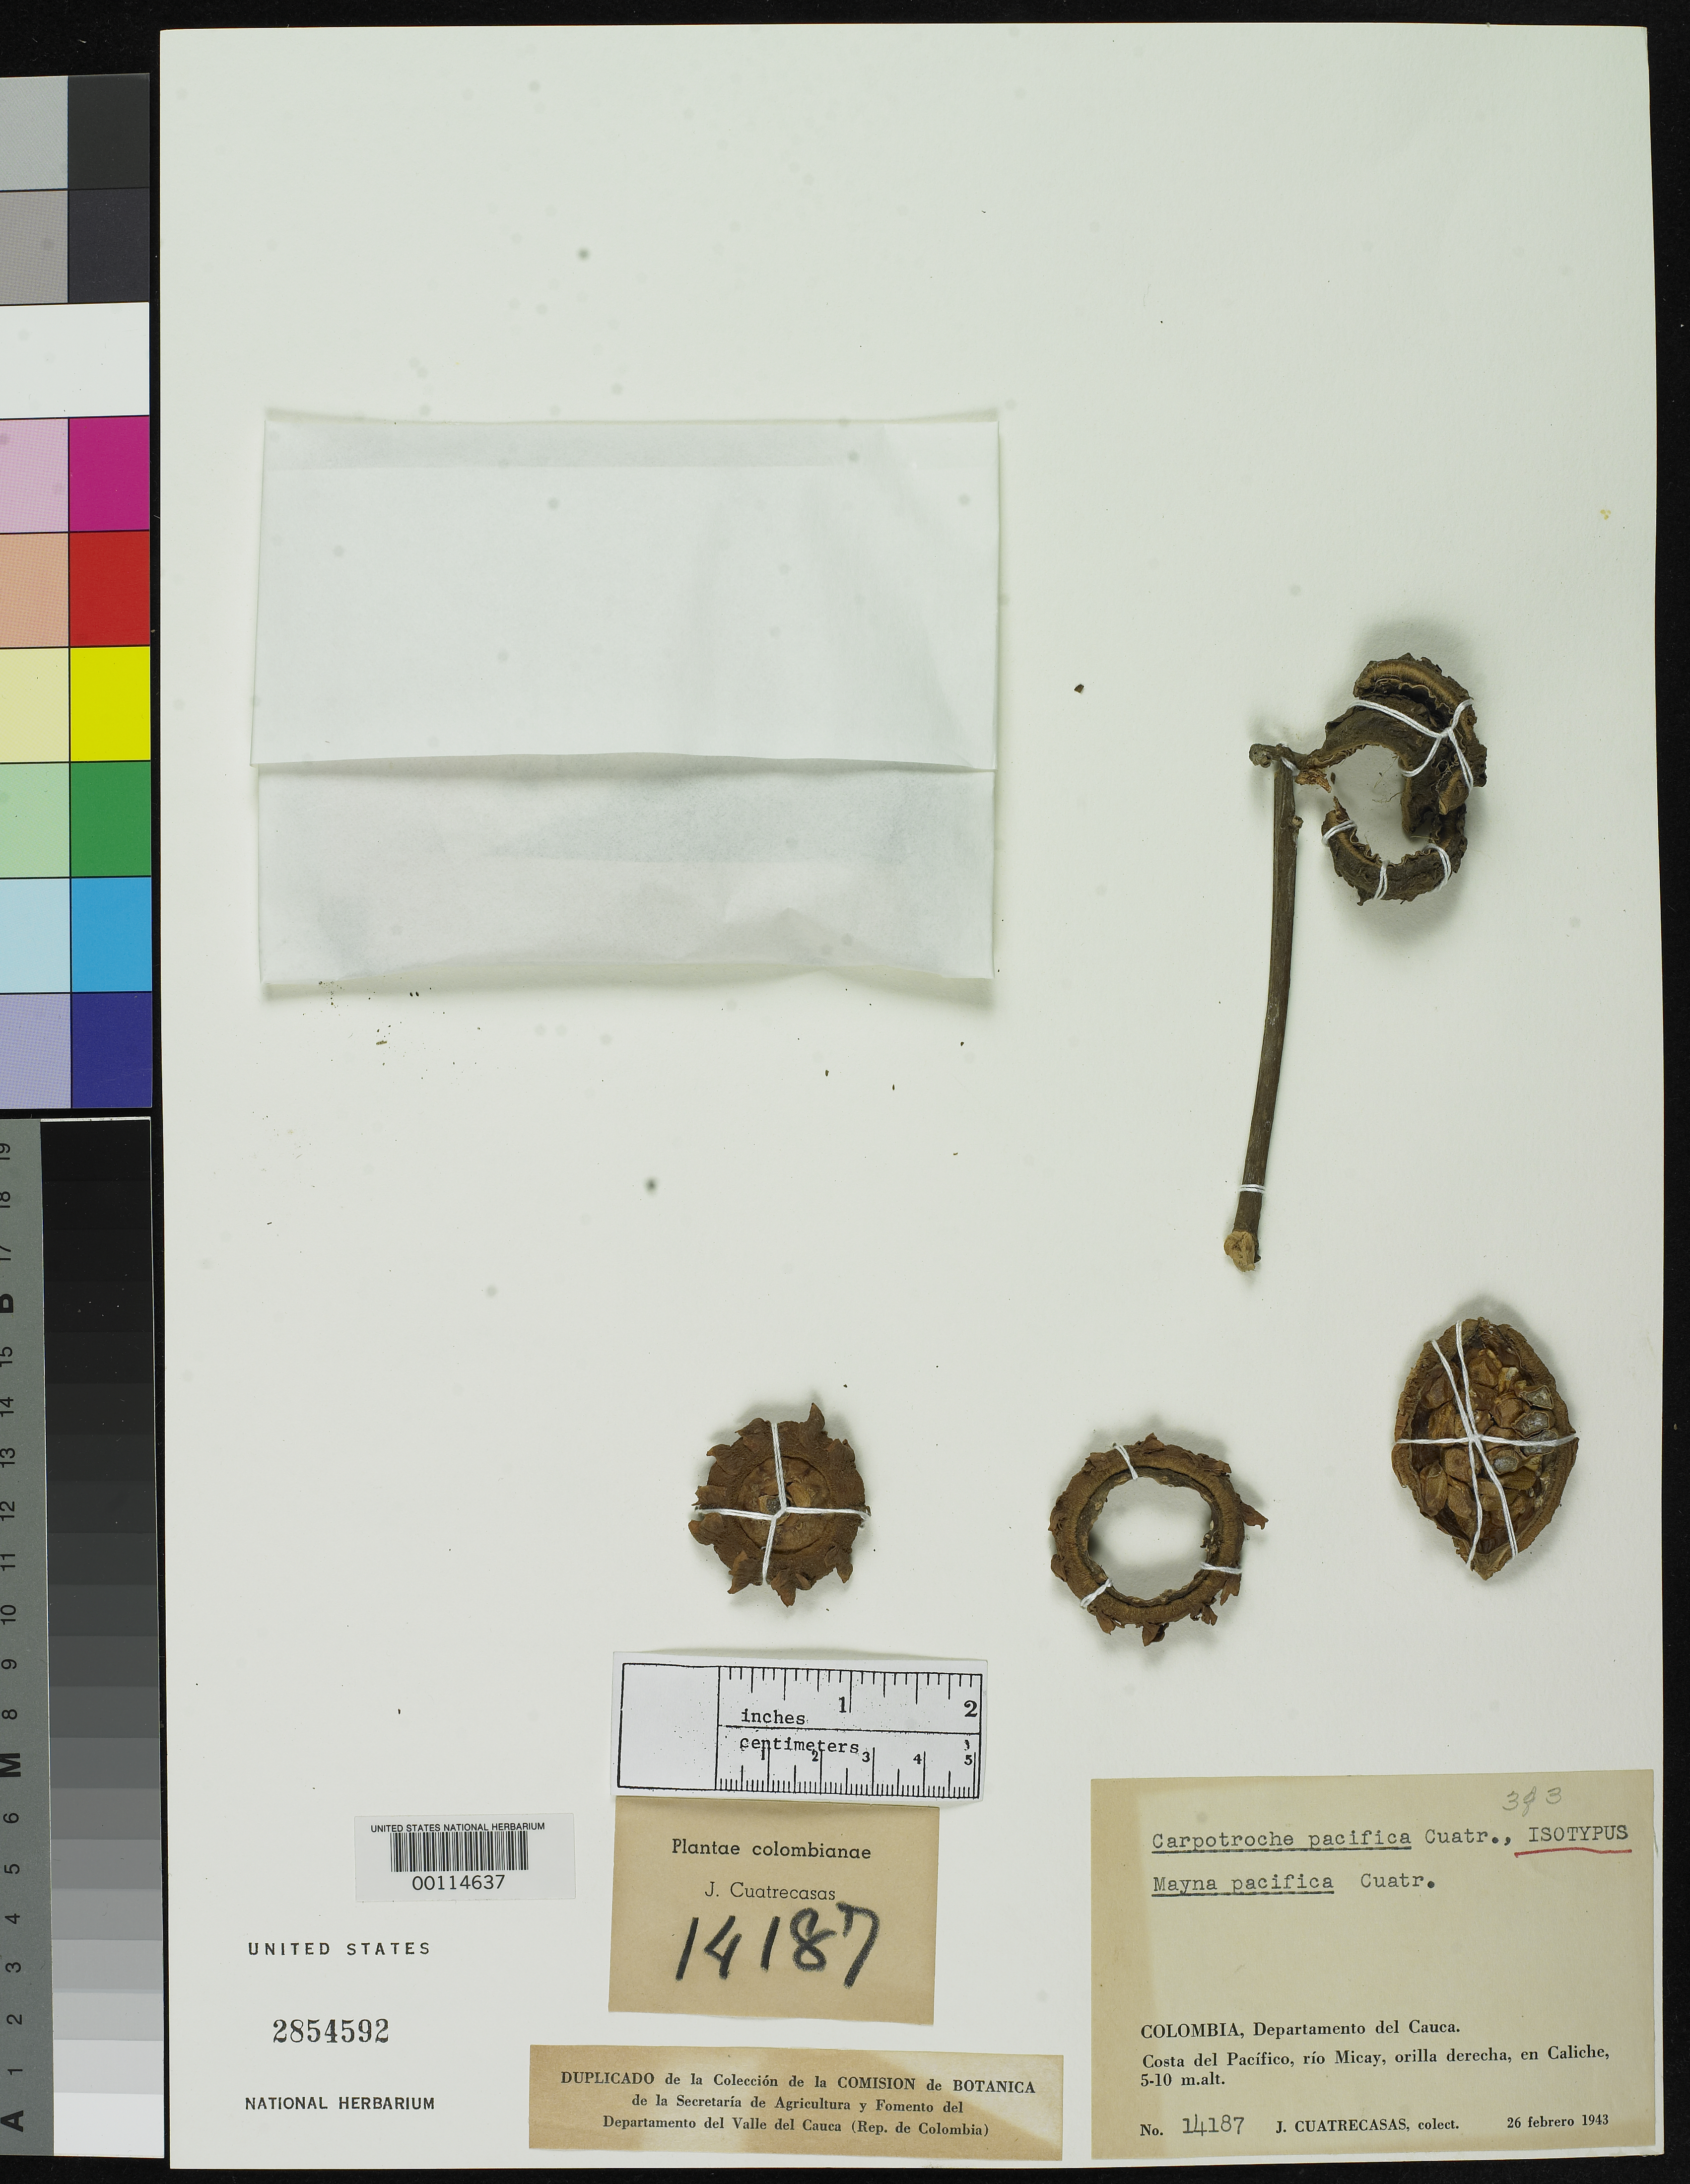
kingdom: Plantae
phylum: Tracheophyta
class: Magnoliopsida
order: Malpighiales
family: Achariaceae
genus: Mayna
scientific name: Mayna pacifica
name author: Cuatrec.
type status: Isotype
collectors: J. Cuatrecasas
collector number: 14187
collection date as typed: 26 Feb 1943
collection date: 1943-02-26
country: Colombia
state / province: Cauca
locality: Pacific Coast, Rio Micay, in Caliche.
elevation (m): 5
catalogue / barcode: US 2854592